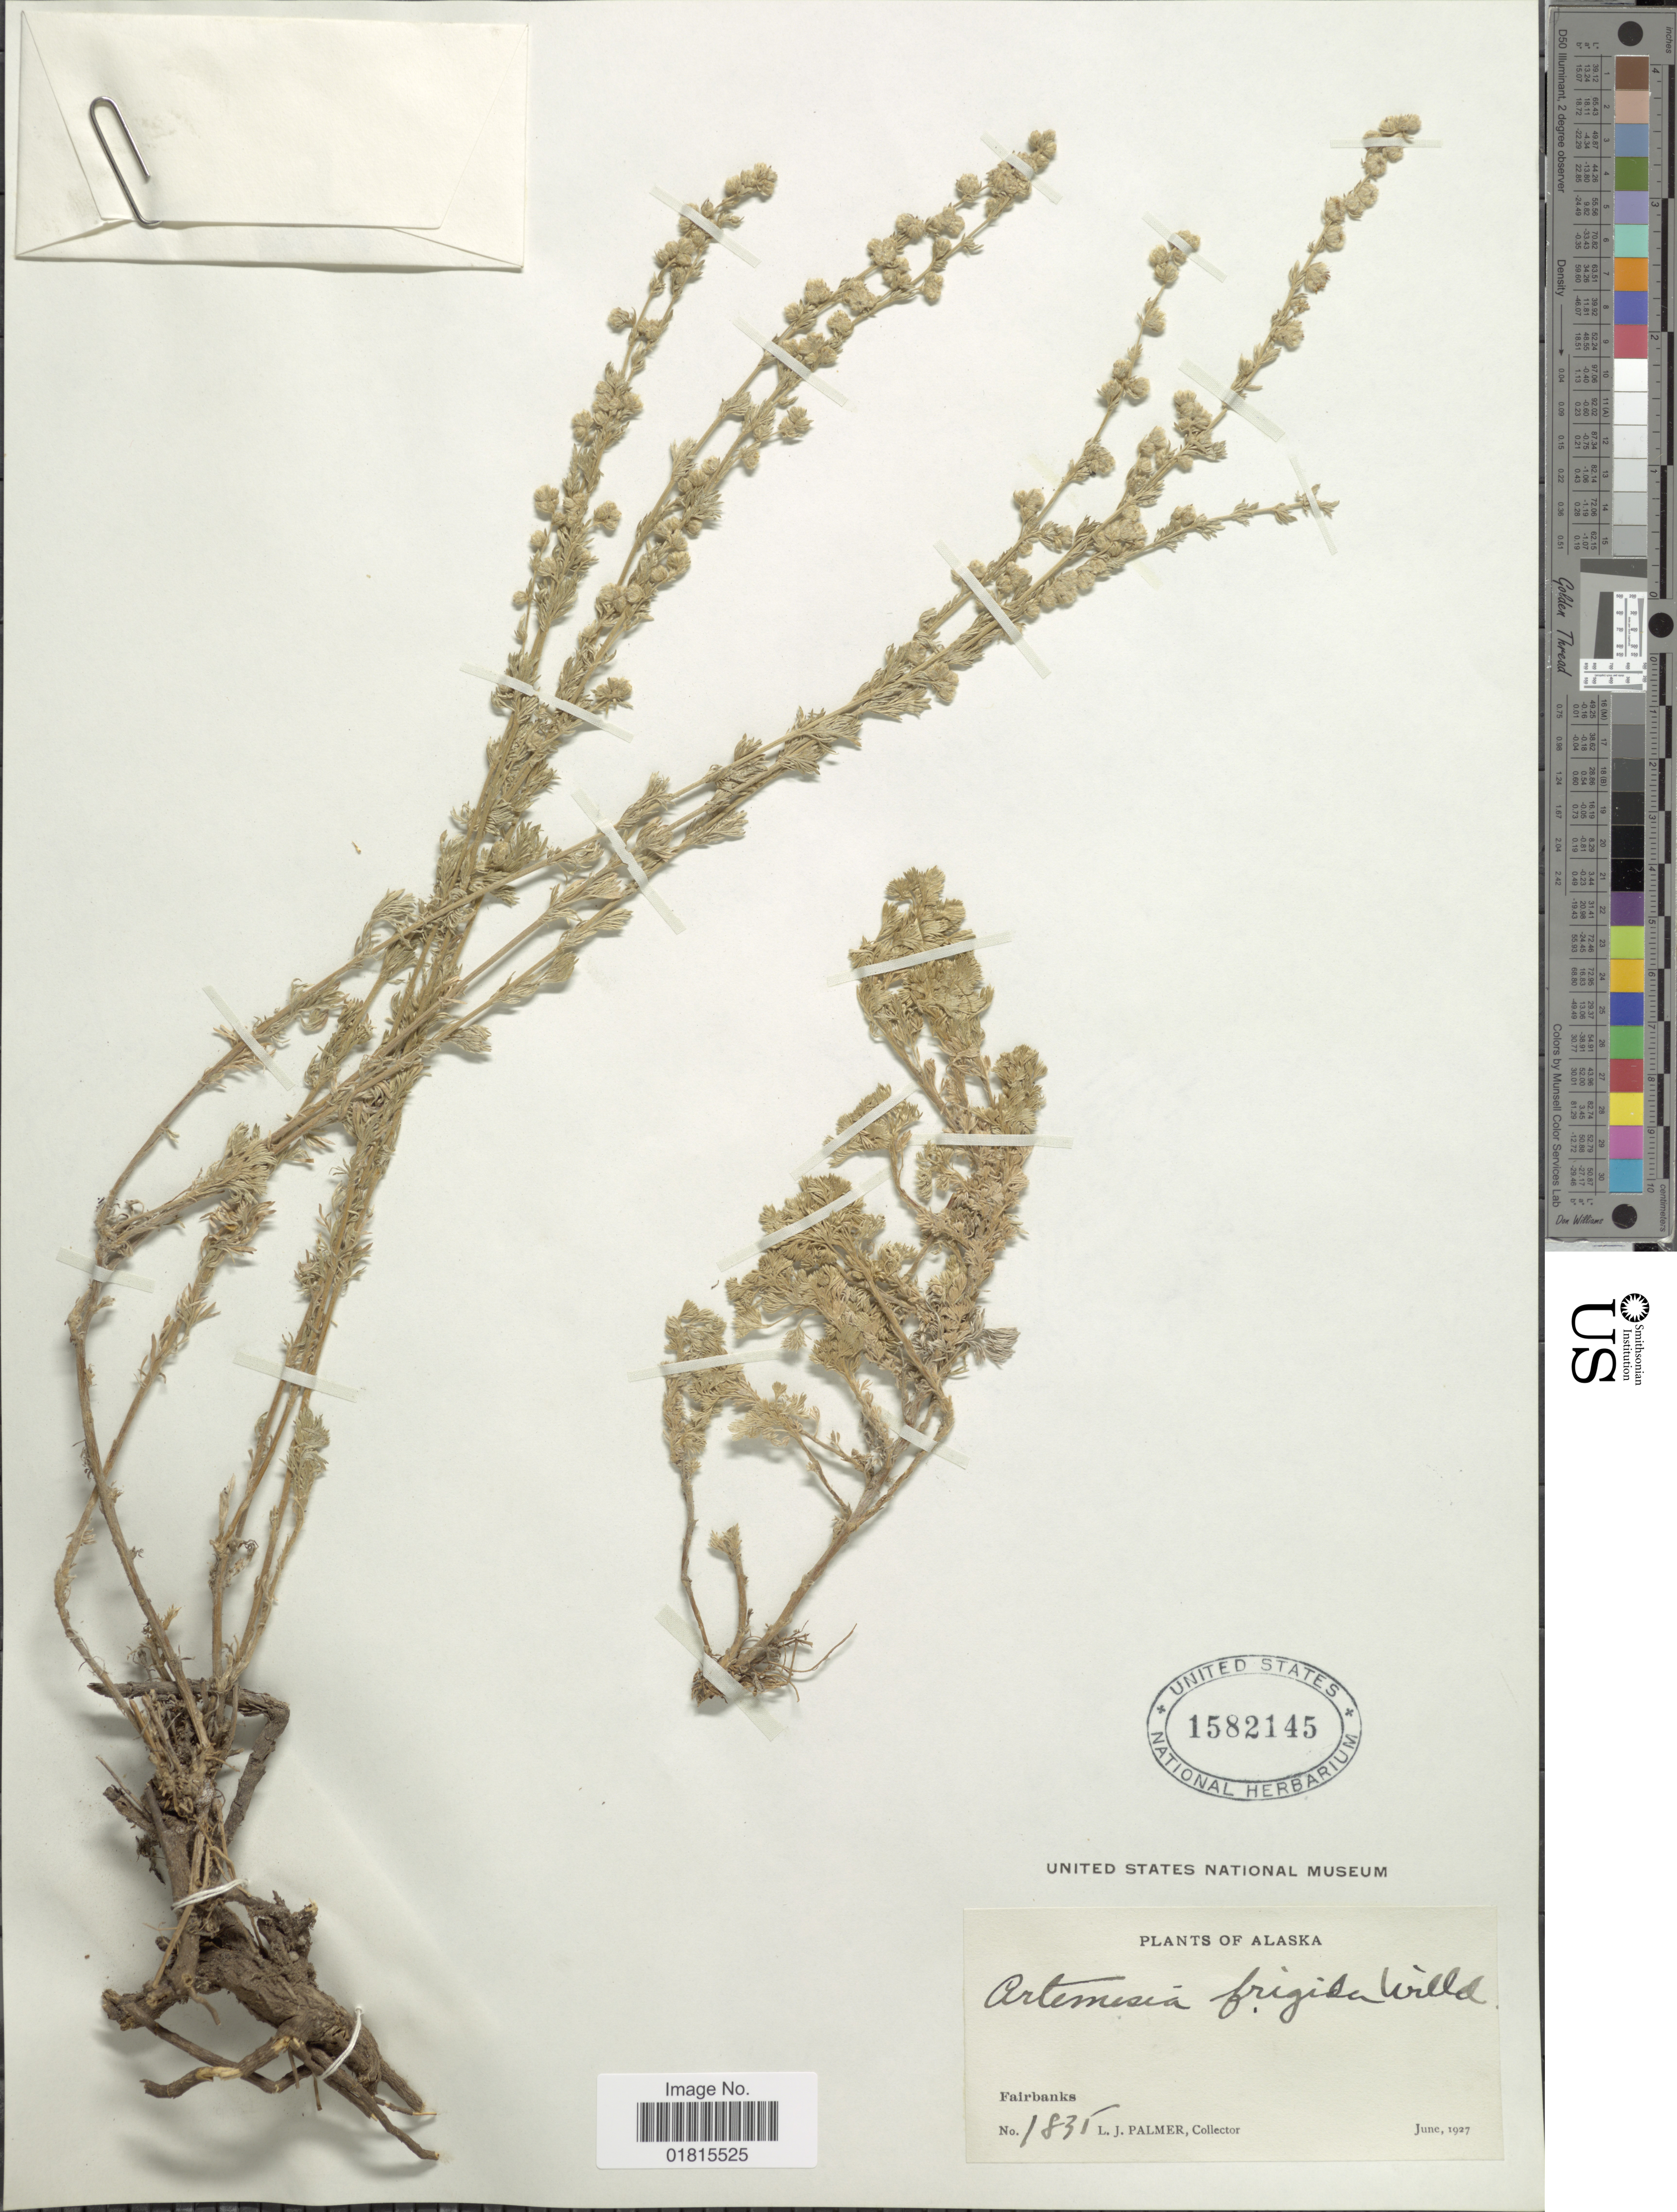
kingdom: Plantae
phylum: Tracheophyta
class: Magnoliopsida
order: Asterales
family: Asteraceae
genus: Artemisia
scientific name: Artemisia frigida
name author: Willd.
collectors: L. J. Palmer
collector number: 1835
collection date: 1927-06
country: United States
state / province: Alaska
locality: Fairbanks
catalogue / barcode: US 1582145